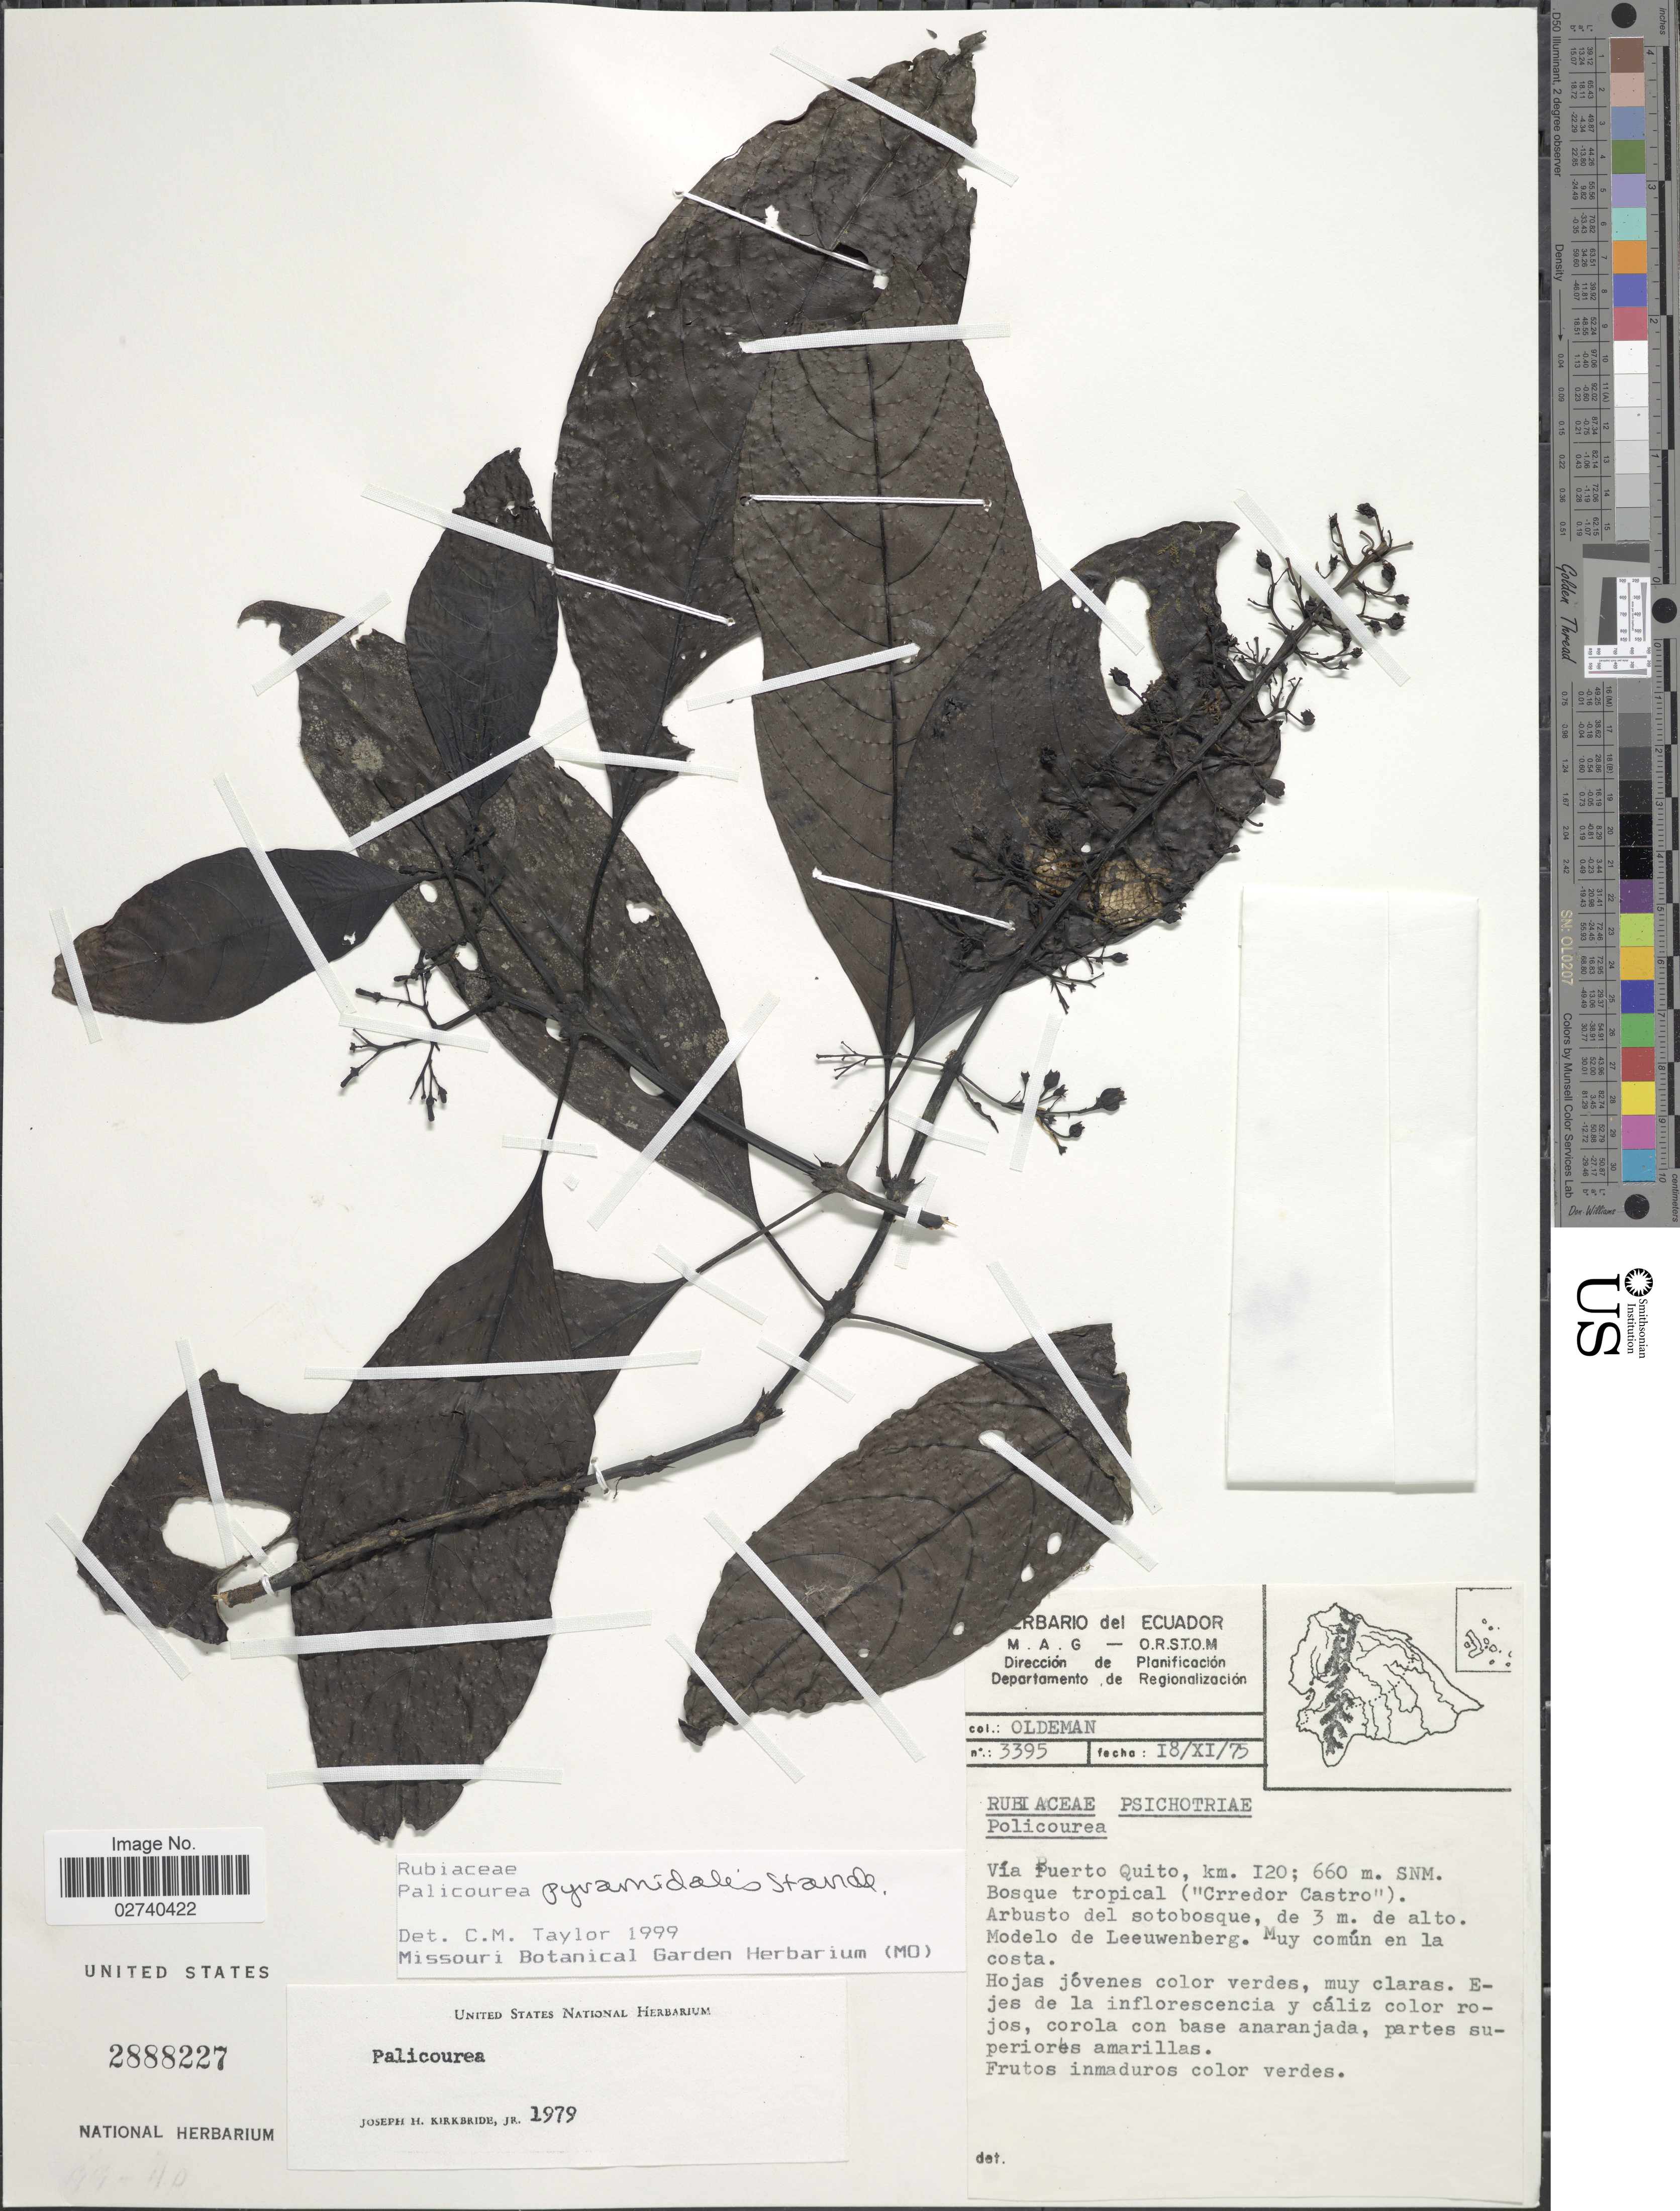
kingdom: Plantae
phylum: Tracheophyta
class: Magnoliopsida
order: Gentianales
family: Rubiaceae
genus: Palicourea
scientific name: Palicourea pyramidalis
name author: Standl.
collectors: -- Oldeman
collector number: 3395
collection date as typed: Transcribed d/m/y: 18/11/75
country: Ecuador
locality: Via Puerto Quito, km. 120.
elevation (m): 660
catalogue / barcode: US 2888227